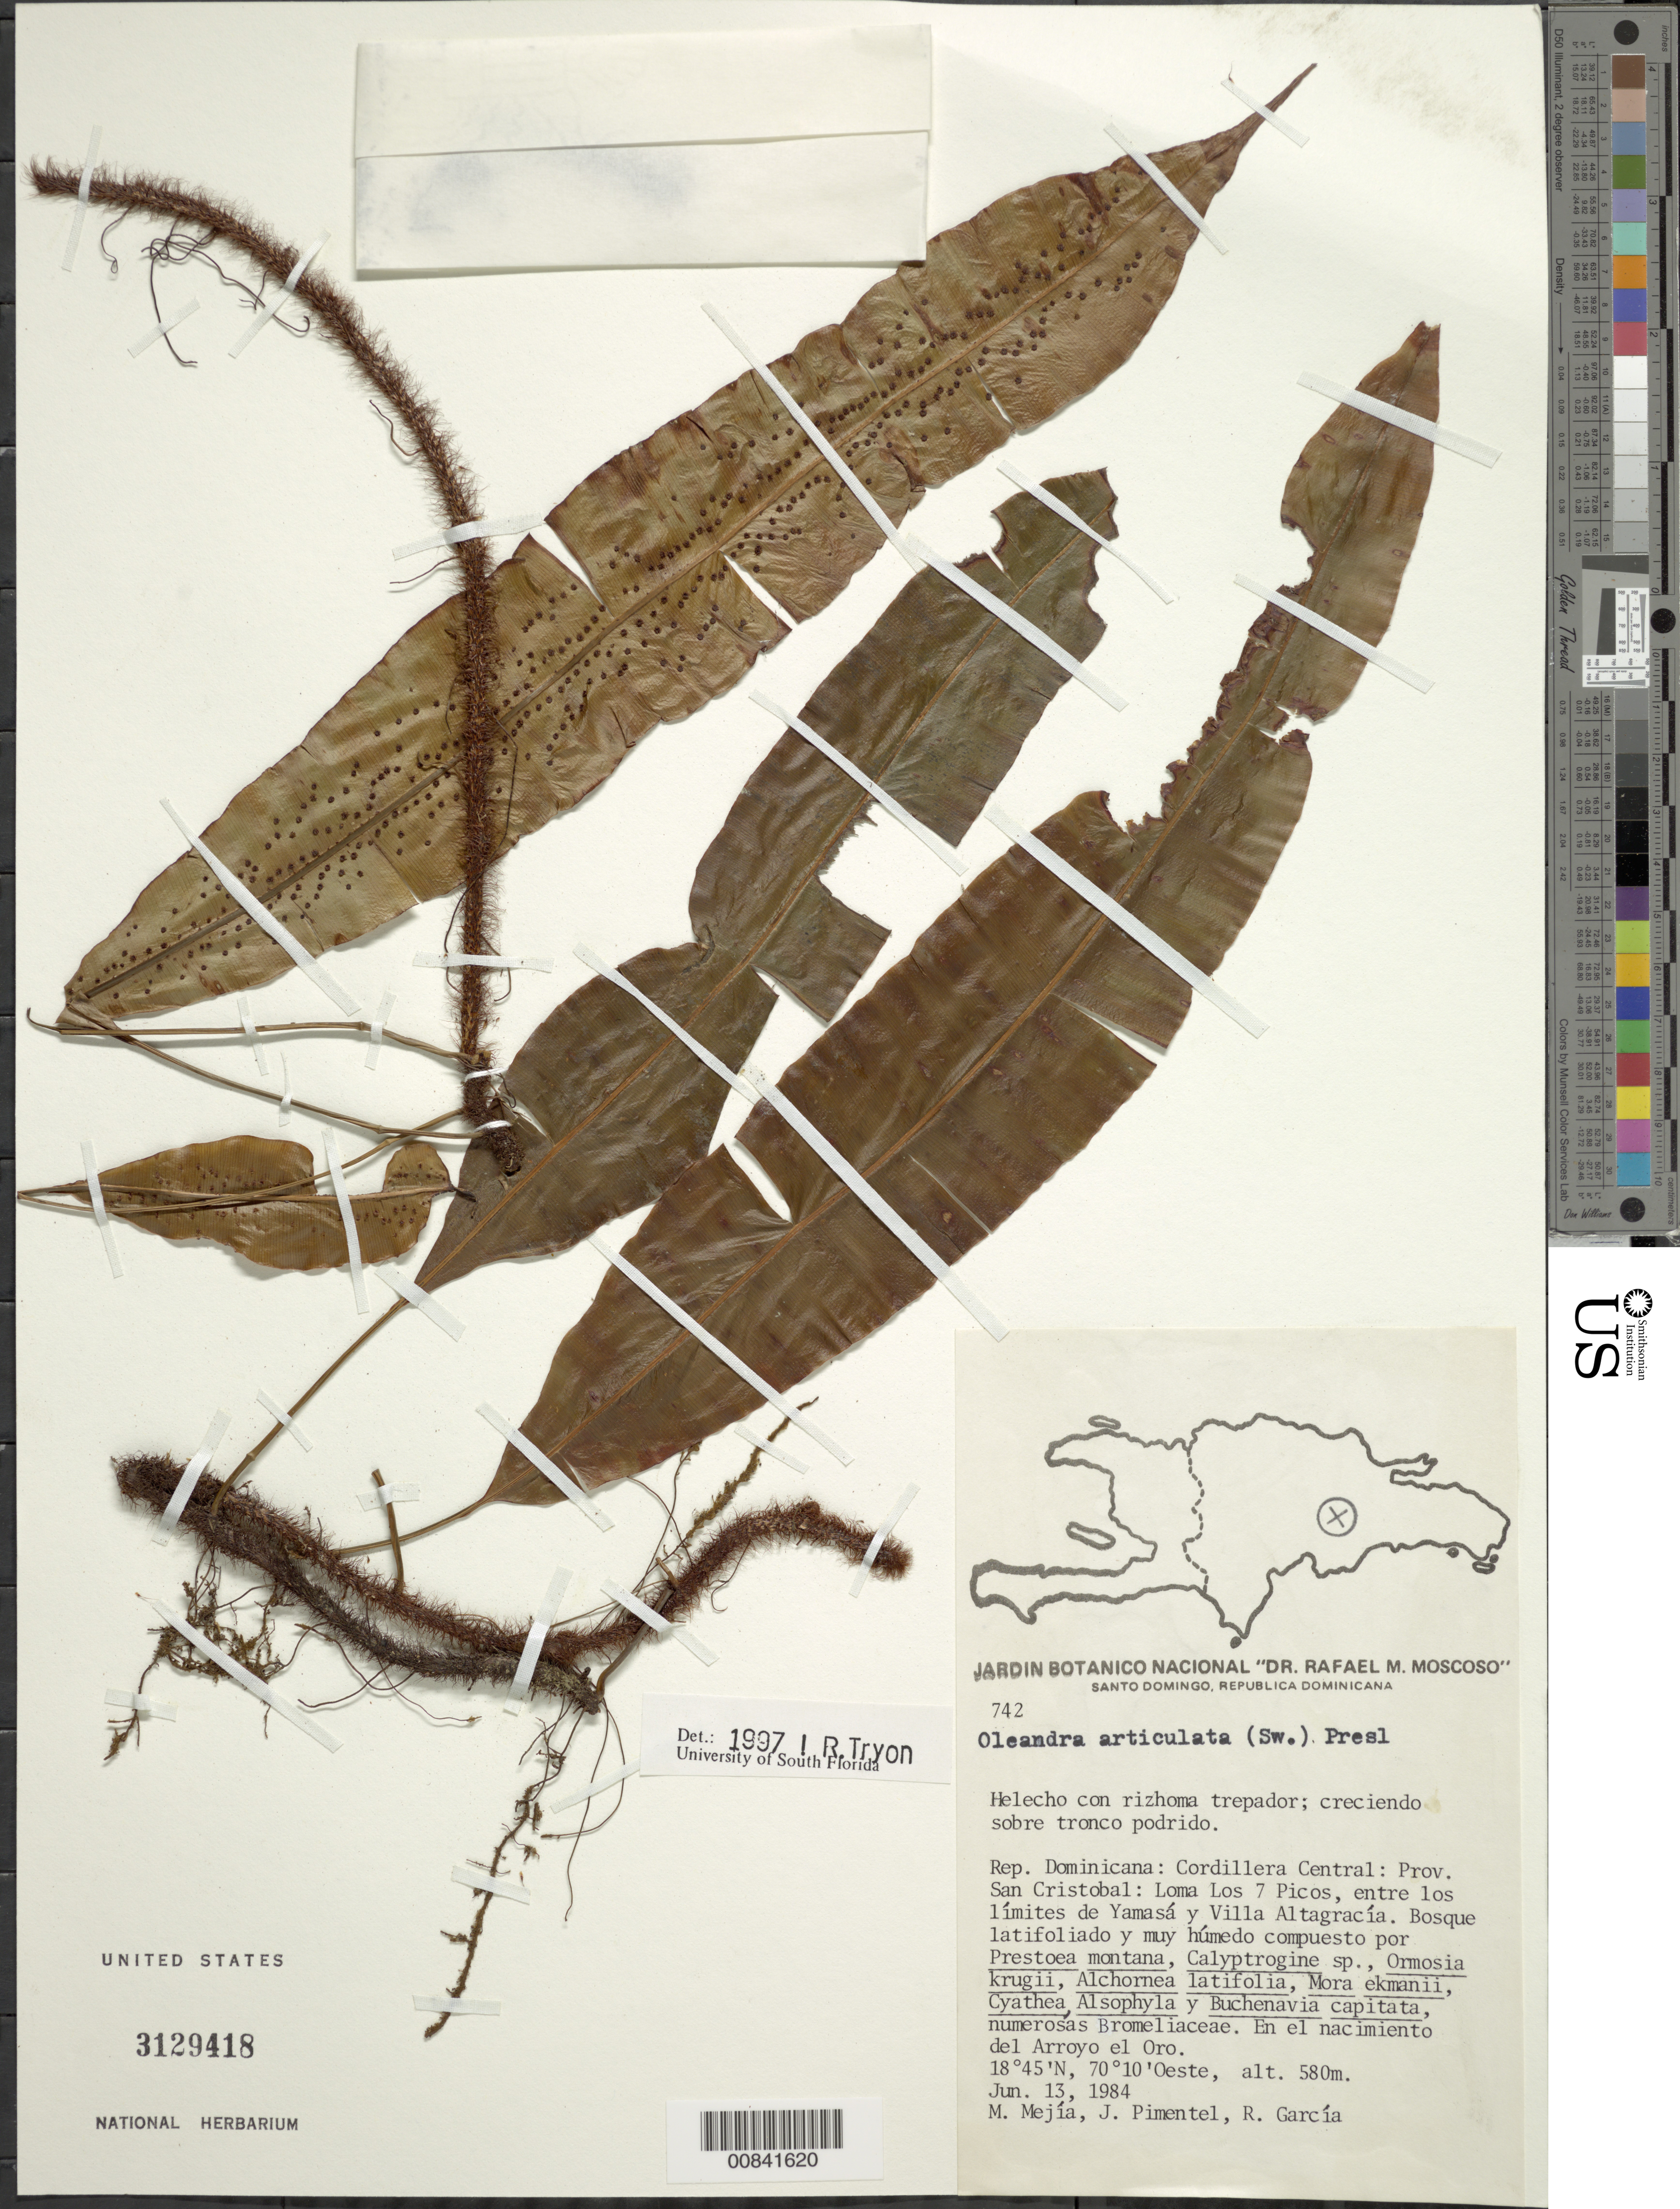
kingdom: Plantae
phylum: Tracheophyta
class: Polypodiopsida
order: Polypodiales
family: Oleandraceae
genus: Oleandra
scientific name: Oleandra articulata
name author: (Sw.) C. Presl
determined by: Tryon, Rolla M., Jr.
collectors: M. Mejia, J. Pimentel & R. G. García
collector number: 742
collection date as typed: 13 Jun 1984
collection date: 1984-06-13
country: Dominican Republic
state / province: San Cristobal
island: Hispaniola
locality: Cordillera Central, Loma Los 7 Picos, entre Yamasá y Villa Altagracía; en el nacimiento del Arroyo el Oro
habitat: Bosque latifoliado y muy húmedo compuesto por Prestoea, Calyptrogine, Ormosia, Alchornea, Mora, Cyathea, Alsophyla, Buchenavi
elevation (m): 580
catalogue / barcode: US 3129418